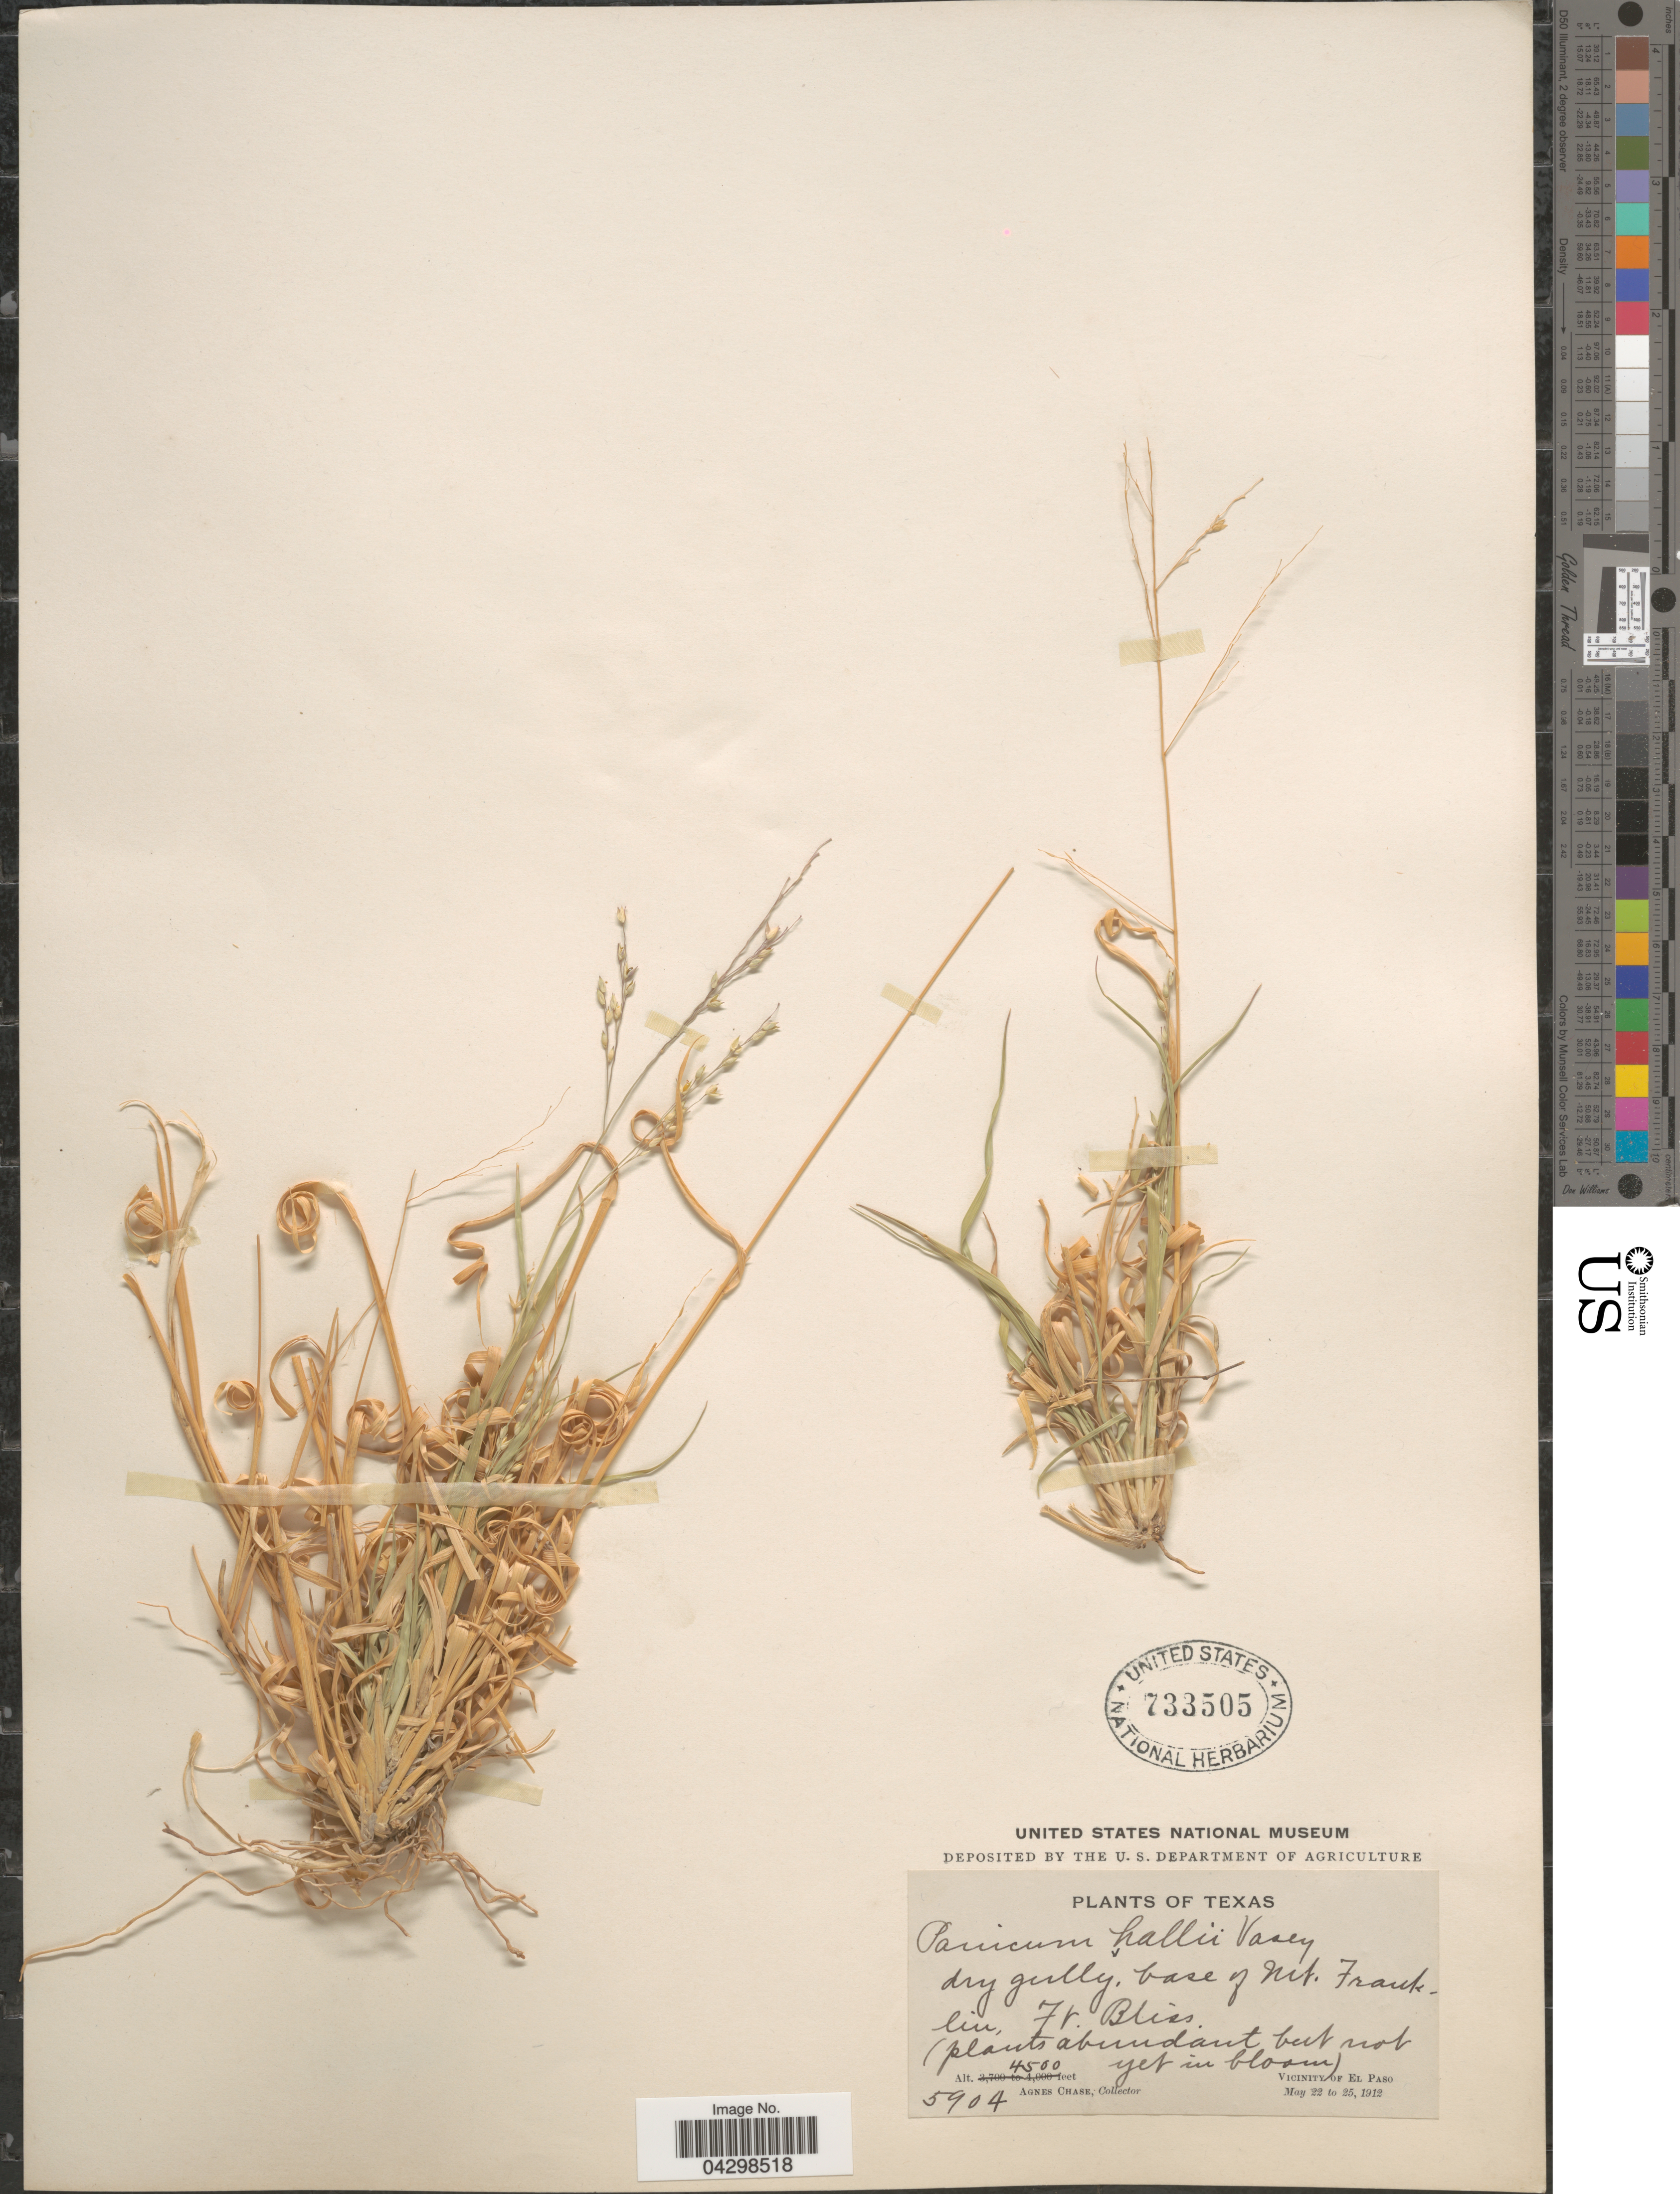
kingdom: Plantae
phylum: Tracheophyta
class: Liliopsida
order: Poales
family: Poaceae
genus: Panicum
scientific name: Panicum hallii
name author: Vasey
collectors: A. Chase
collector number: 5904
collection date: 1912-05-22/1912-05-25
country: United States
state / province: Texas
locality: Dry gully, base of Mt. Franklin, Ft. Bliss. Vicinity Of El Paso.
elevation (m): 1372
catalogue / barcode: US 733505